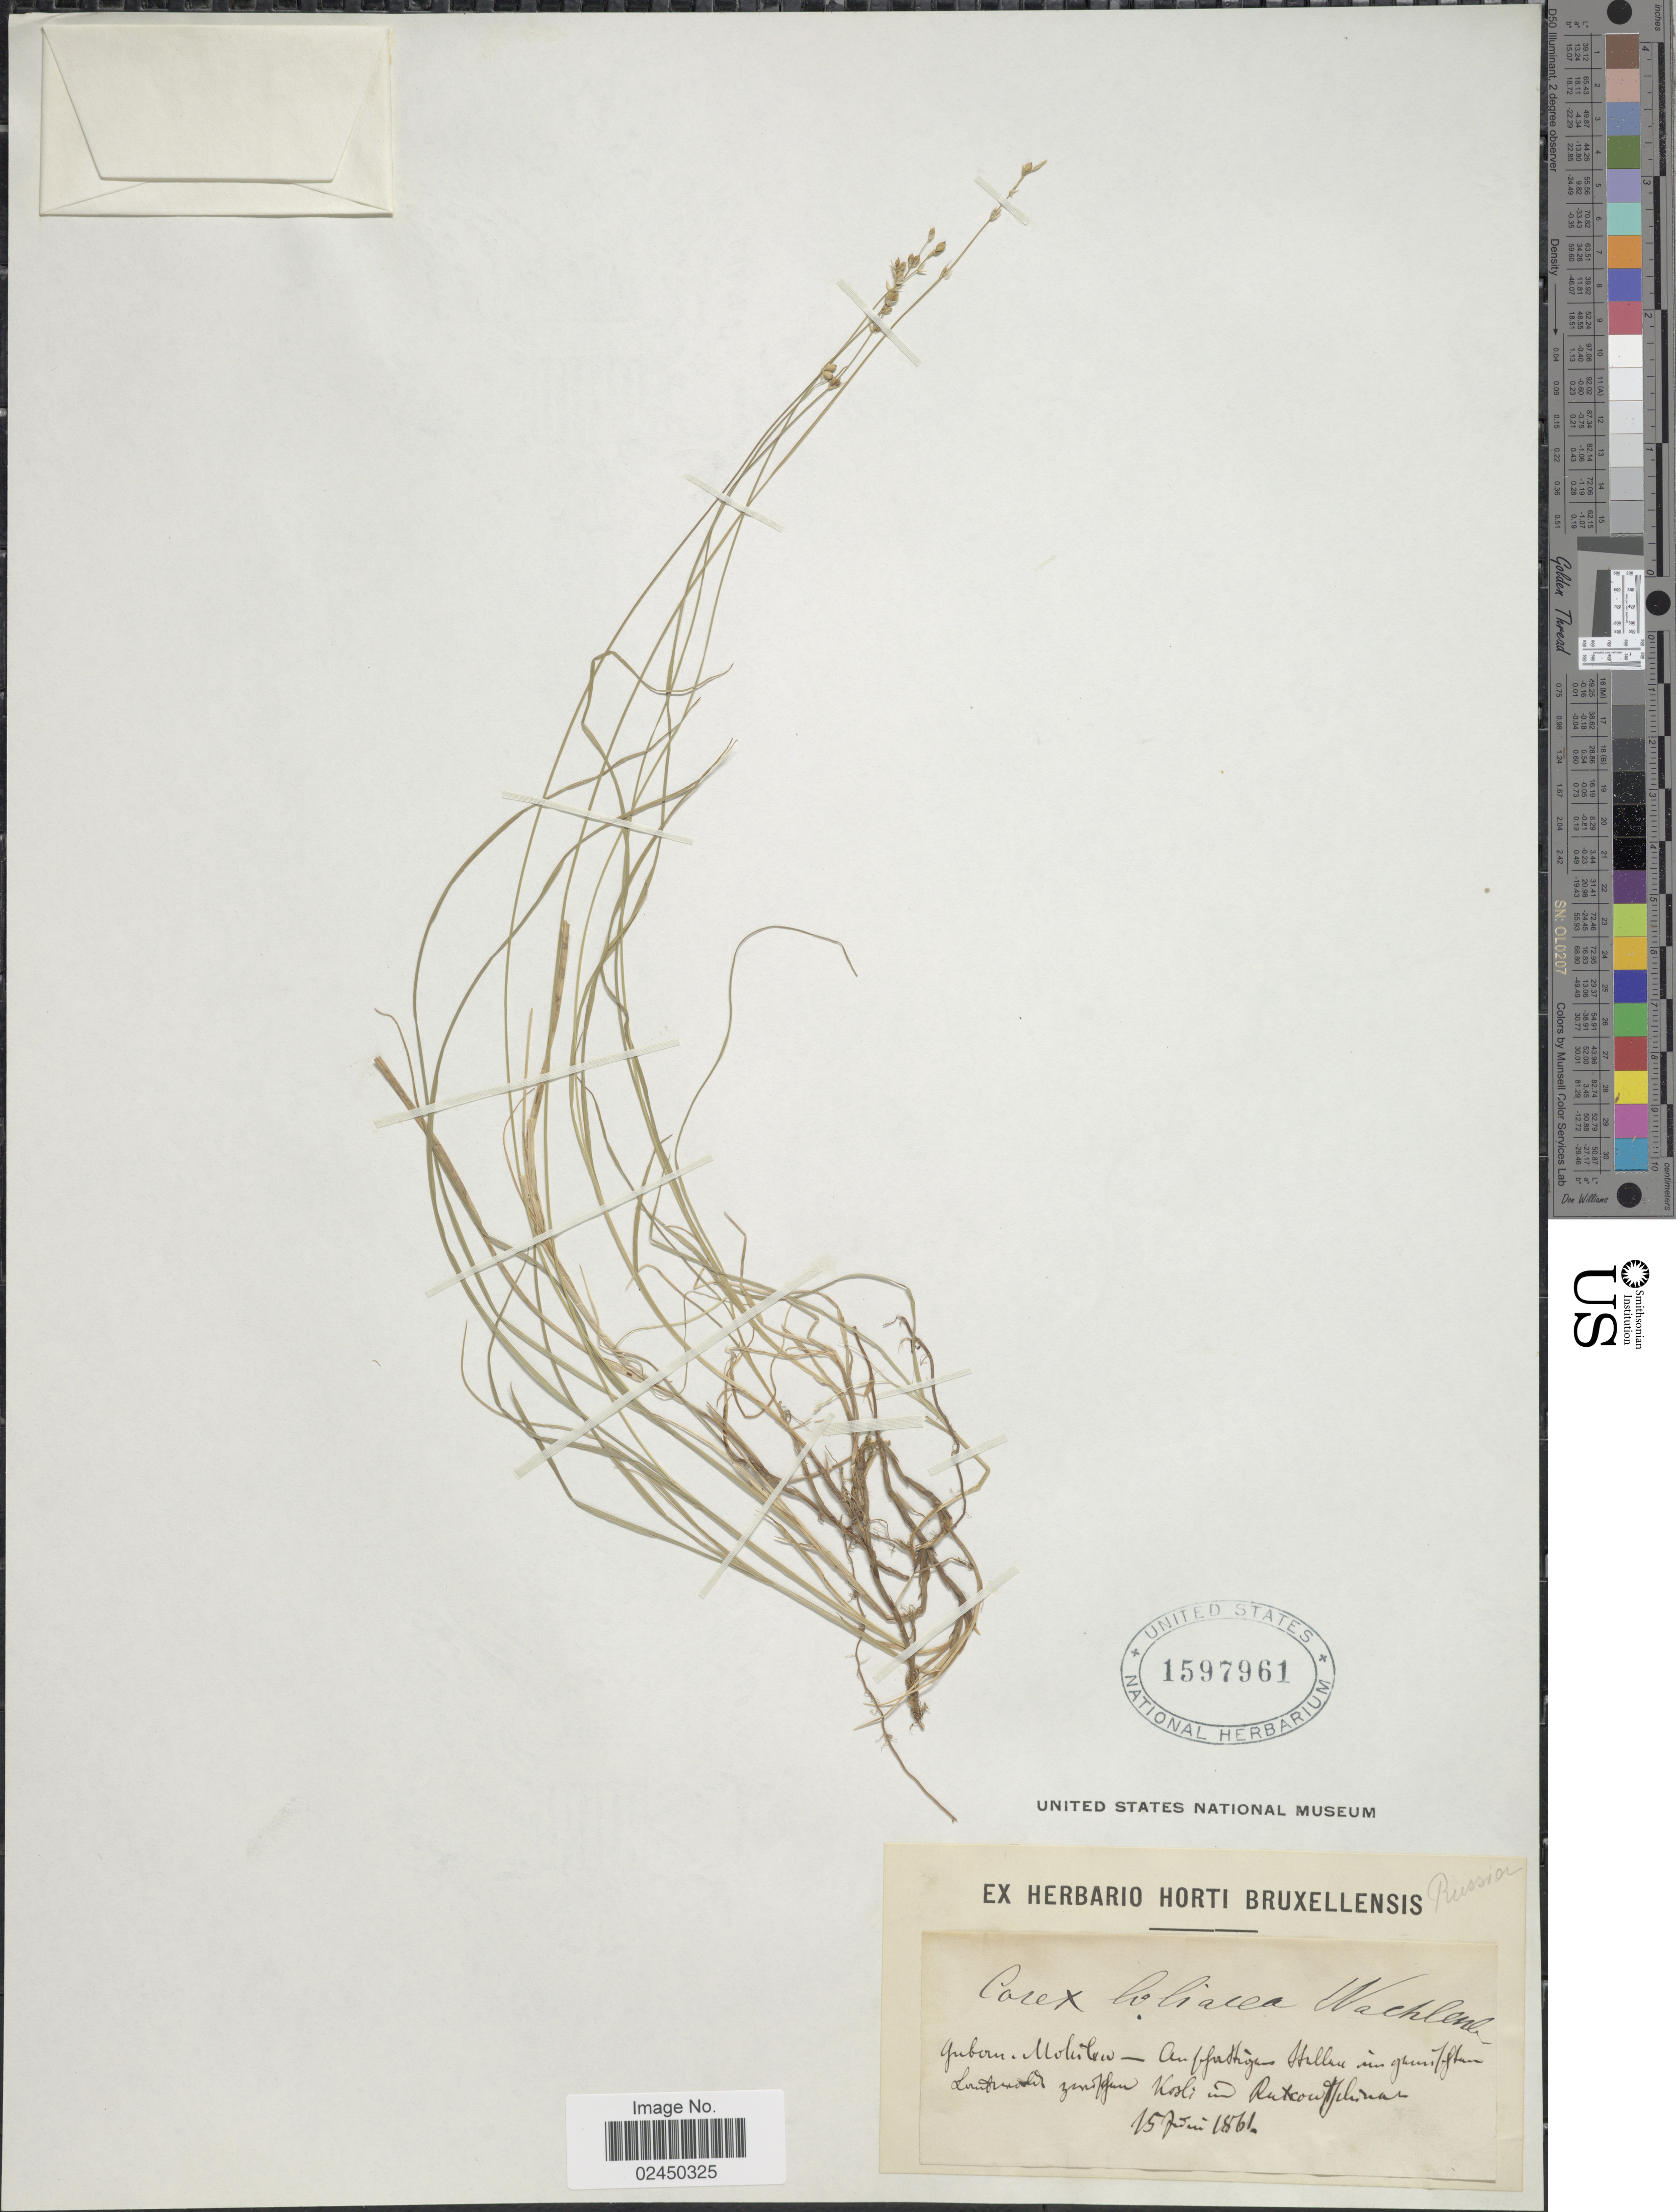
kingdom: Plantae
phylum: Tracheophyta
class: Liliopsida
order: Poales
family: Cyperaceae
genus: Carex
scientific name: Carex loliacea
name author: L.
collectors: ex herb. Horti Bruxellensis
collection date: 1861-06-15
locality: Auburn Molenlow [interpreted], Auffuthogen Hallau in opinum flufen Knufwaden zensfen Kosl in Rutcow Jennar [interpreted]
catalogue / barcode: US 1597961